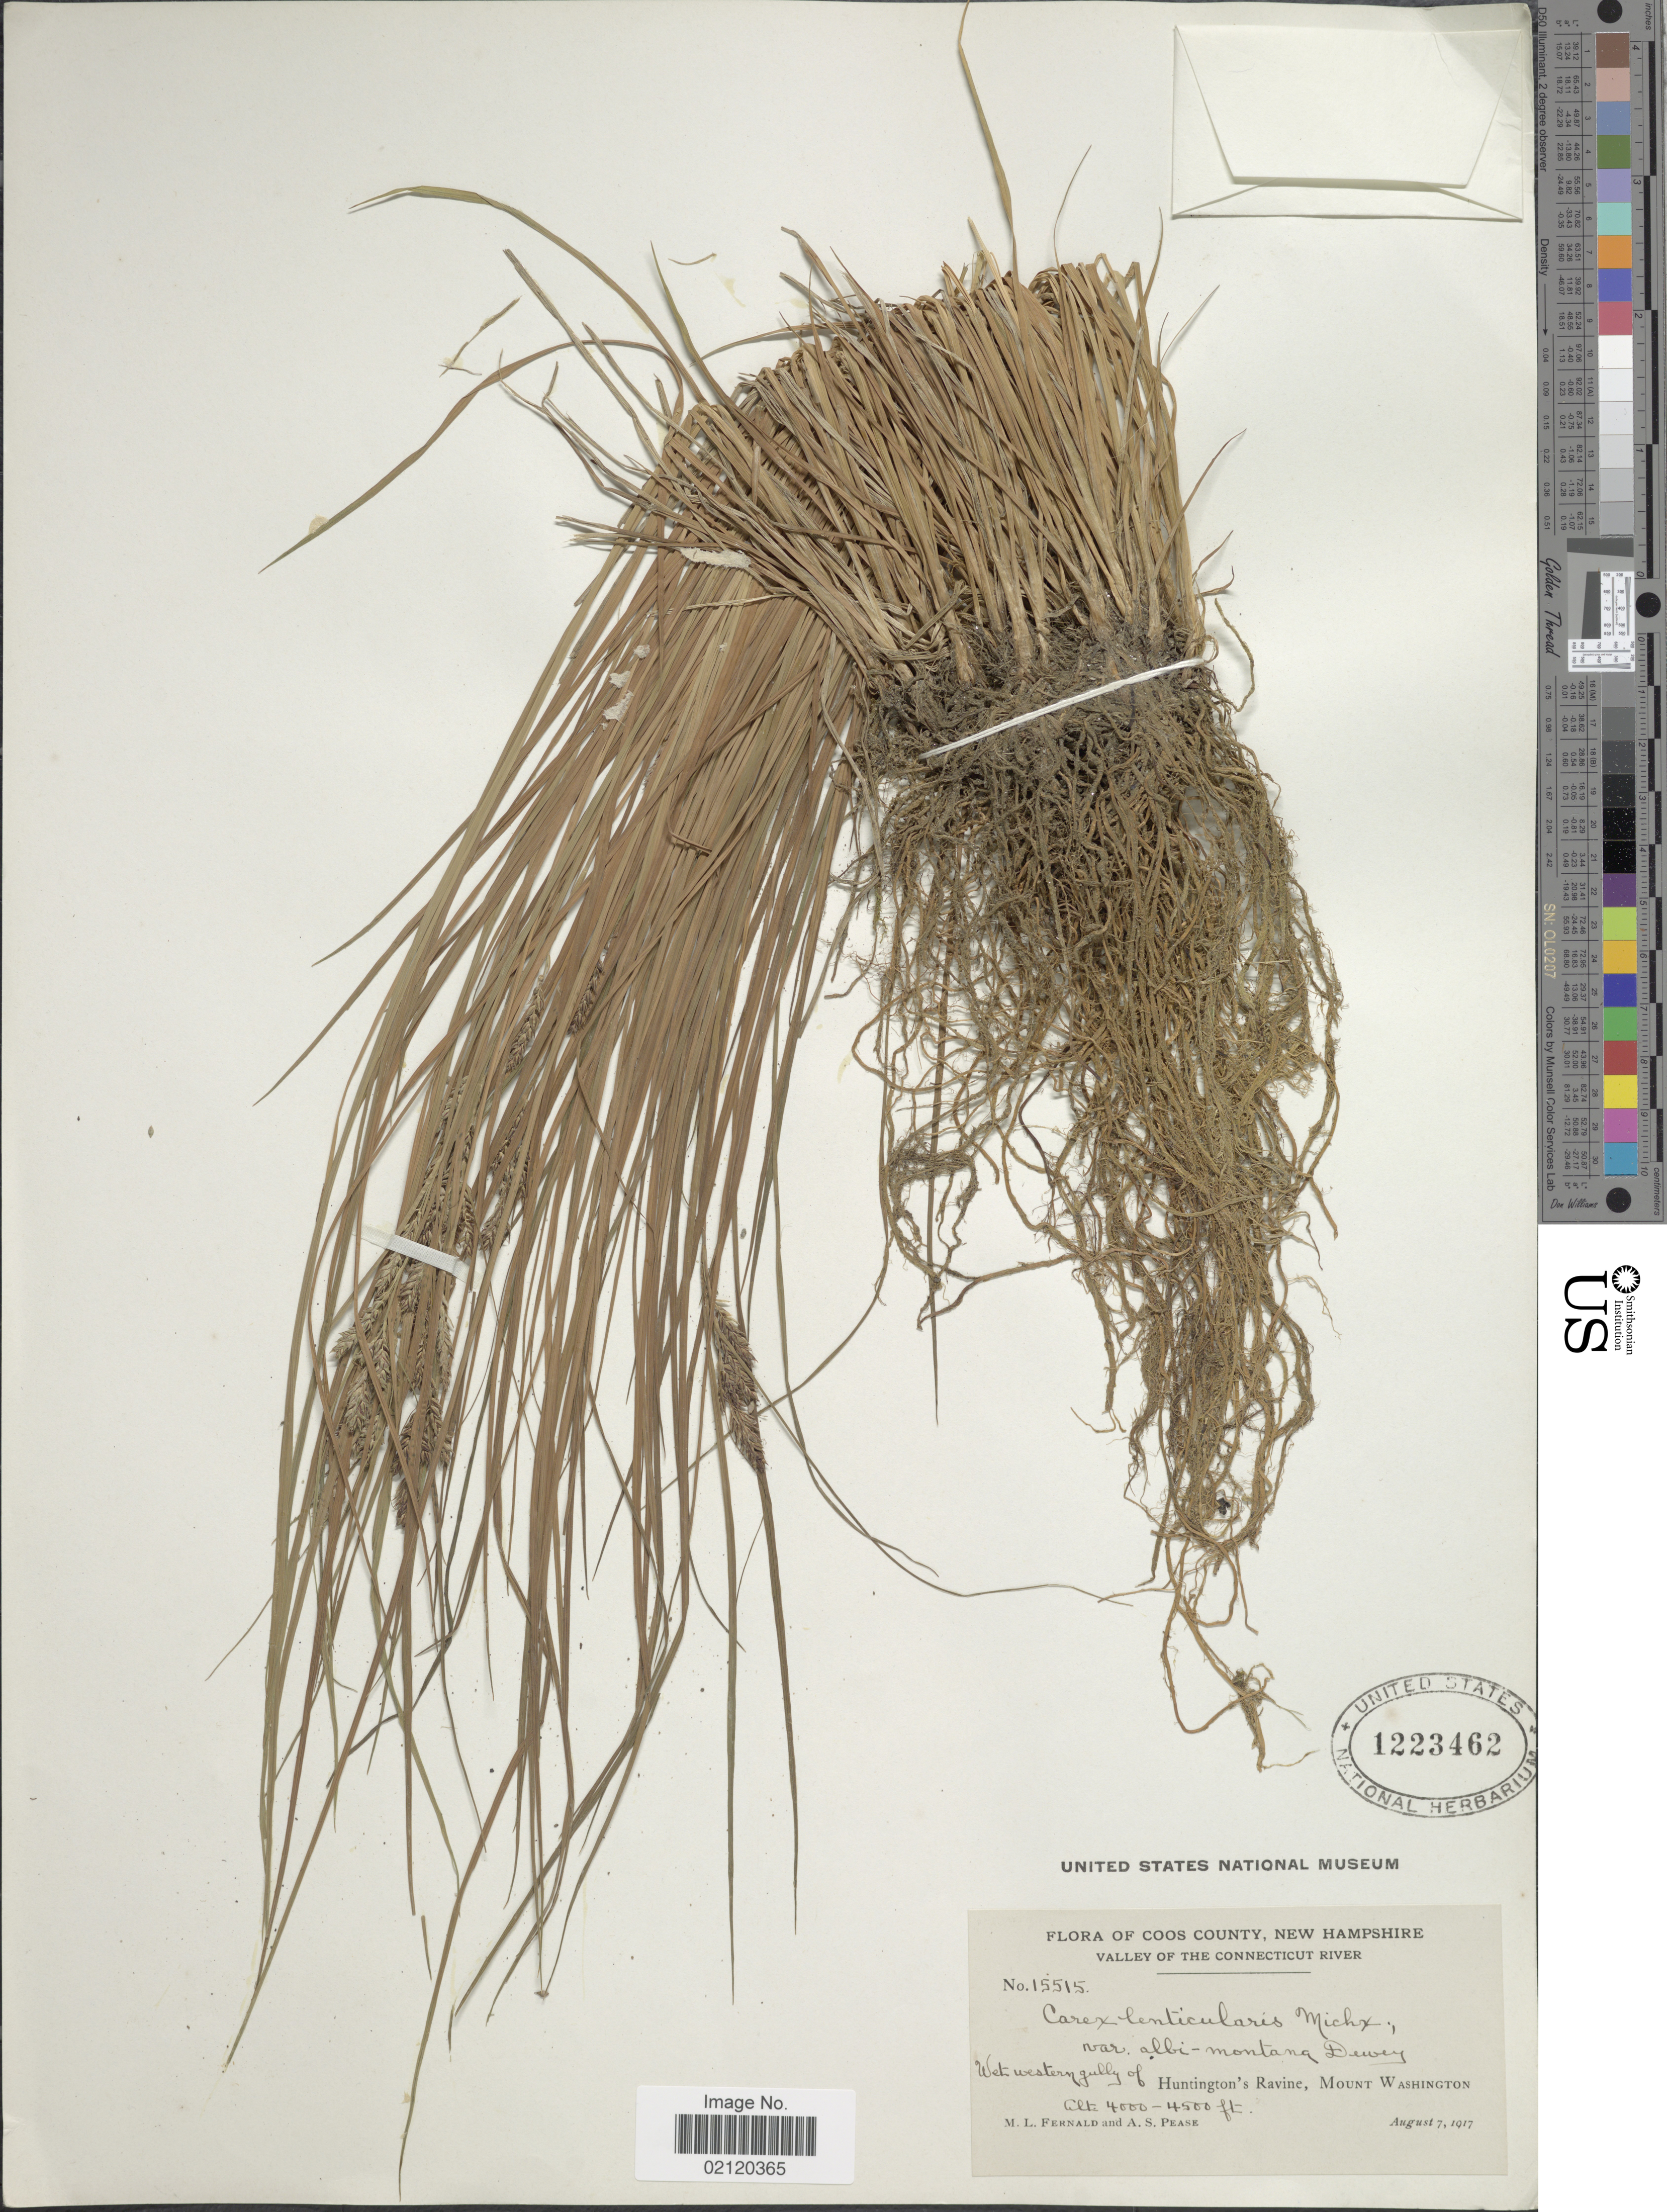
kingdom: Plantae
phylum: Tracheophyta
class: Liliopsida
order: Poales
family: Cyperaceae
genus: Carex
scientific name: Carex lenticularis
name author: Michx.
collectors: M. L. Fernald & A. S. Pease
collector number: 15515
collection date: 1917-08-07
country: United States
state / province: New Hampshire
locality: Coos County, Valley of the Connecticut River, Wet western gully of Huntington's Ravine, Mount Washington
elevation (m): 1219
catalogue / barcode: US 1223462